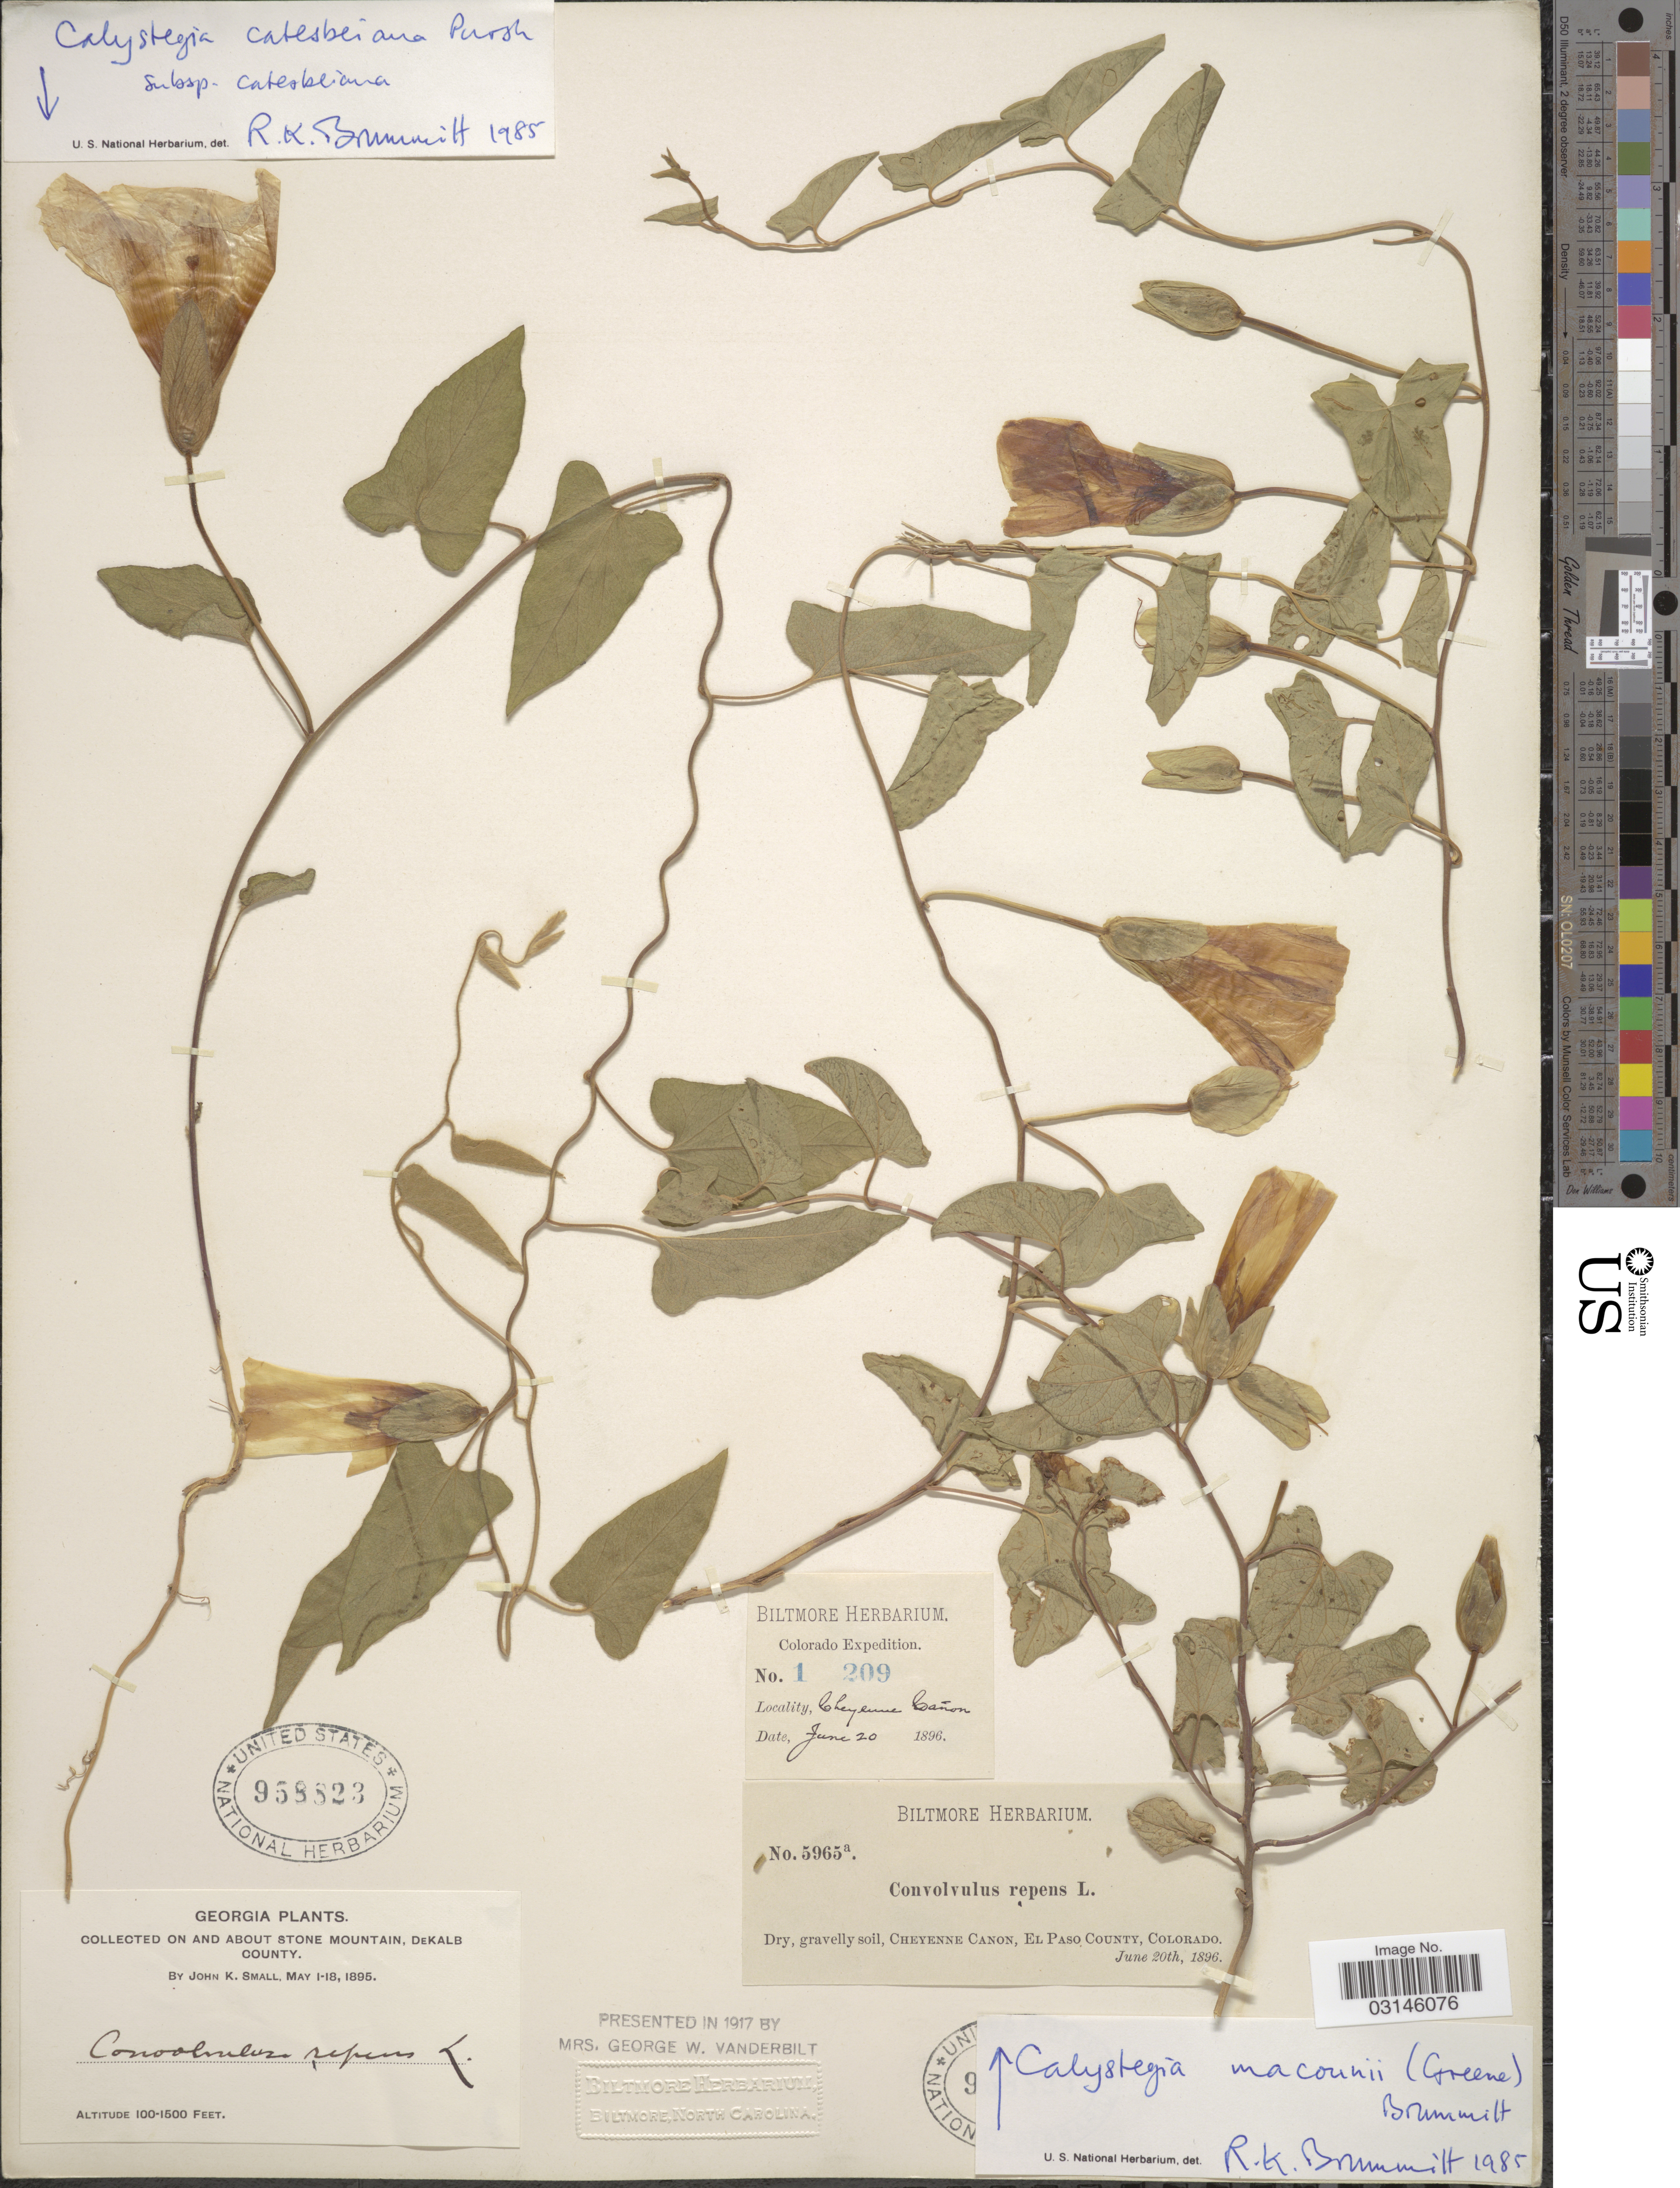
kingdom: Plantae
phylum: Tracheophyta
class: Magnoliopsida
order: Solanales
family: Convolvulaceae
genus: Calystegia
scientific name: Calystegia catesbeiana subsp. catesbeiana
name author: Brummitt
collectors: J. K. Small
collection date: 1895-05-01/1895-05-18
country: United States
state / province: Georgia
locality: Collected on and about Stone Mountain, DeKalb County.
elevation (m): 30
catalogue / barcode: US 958823